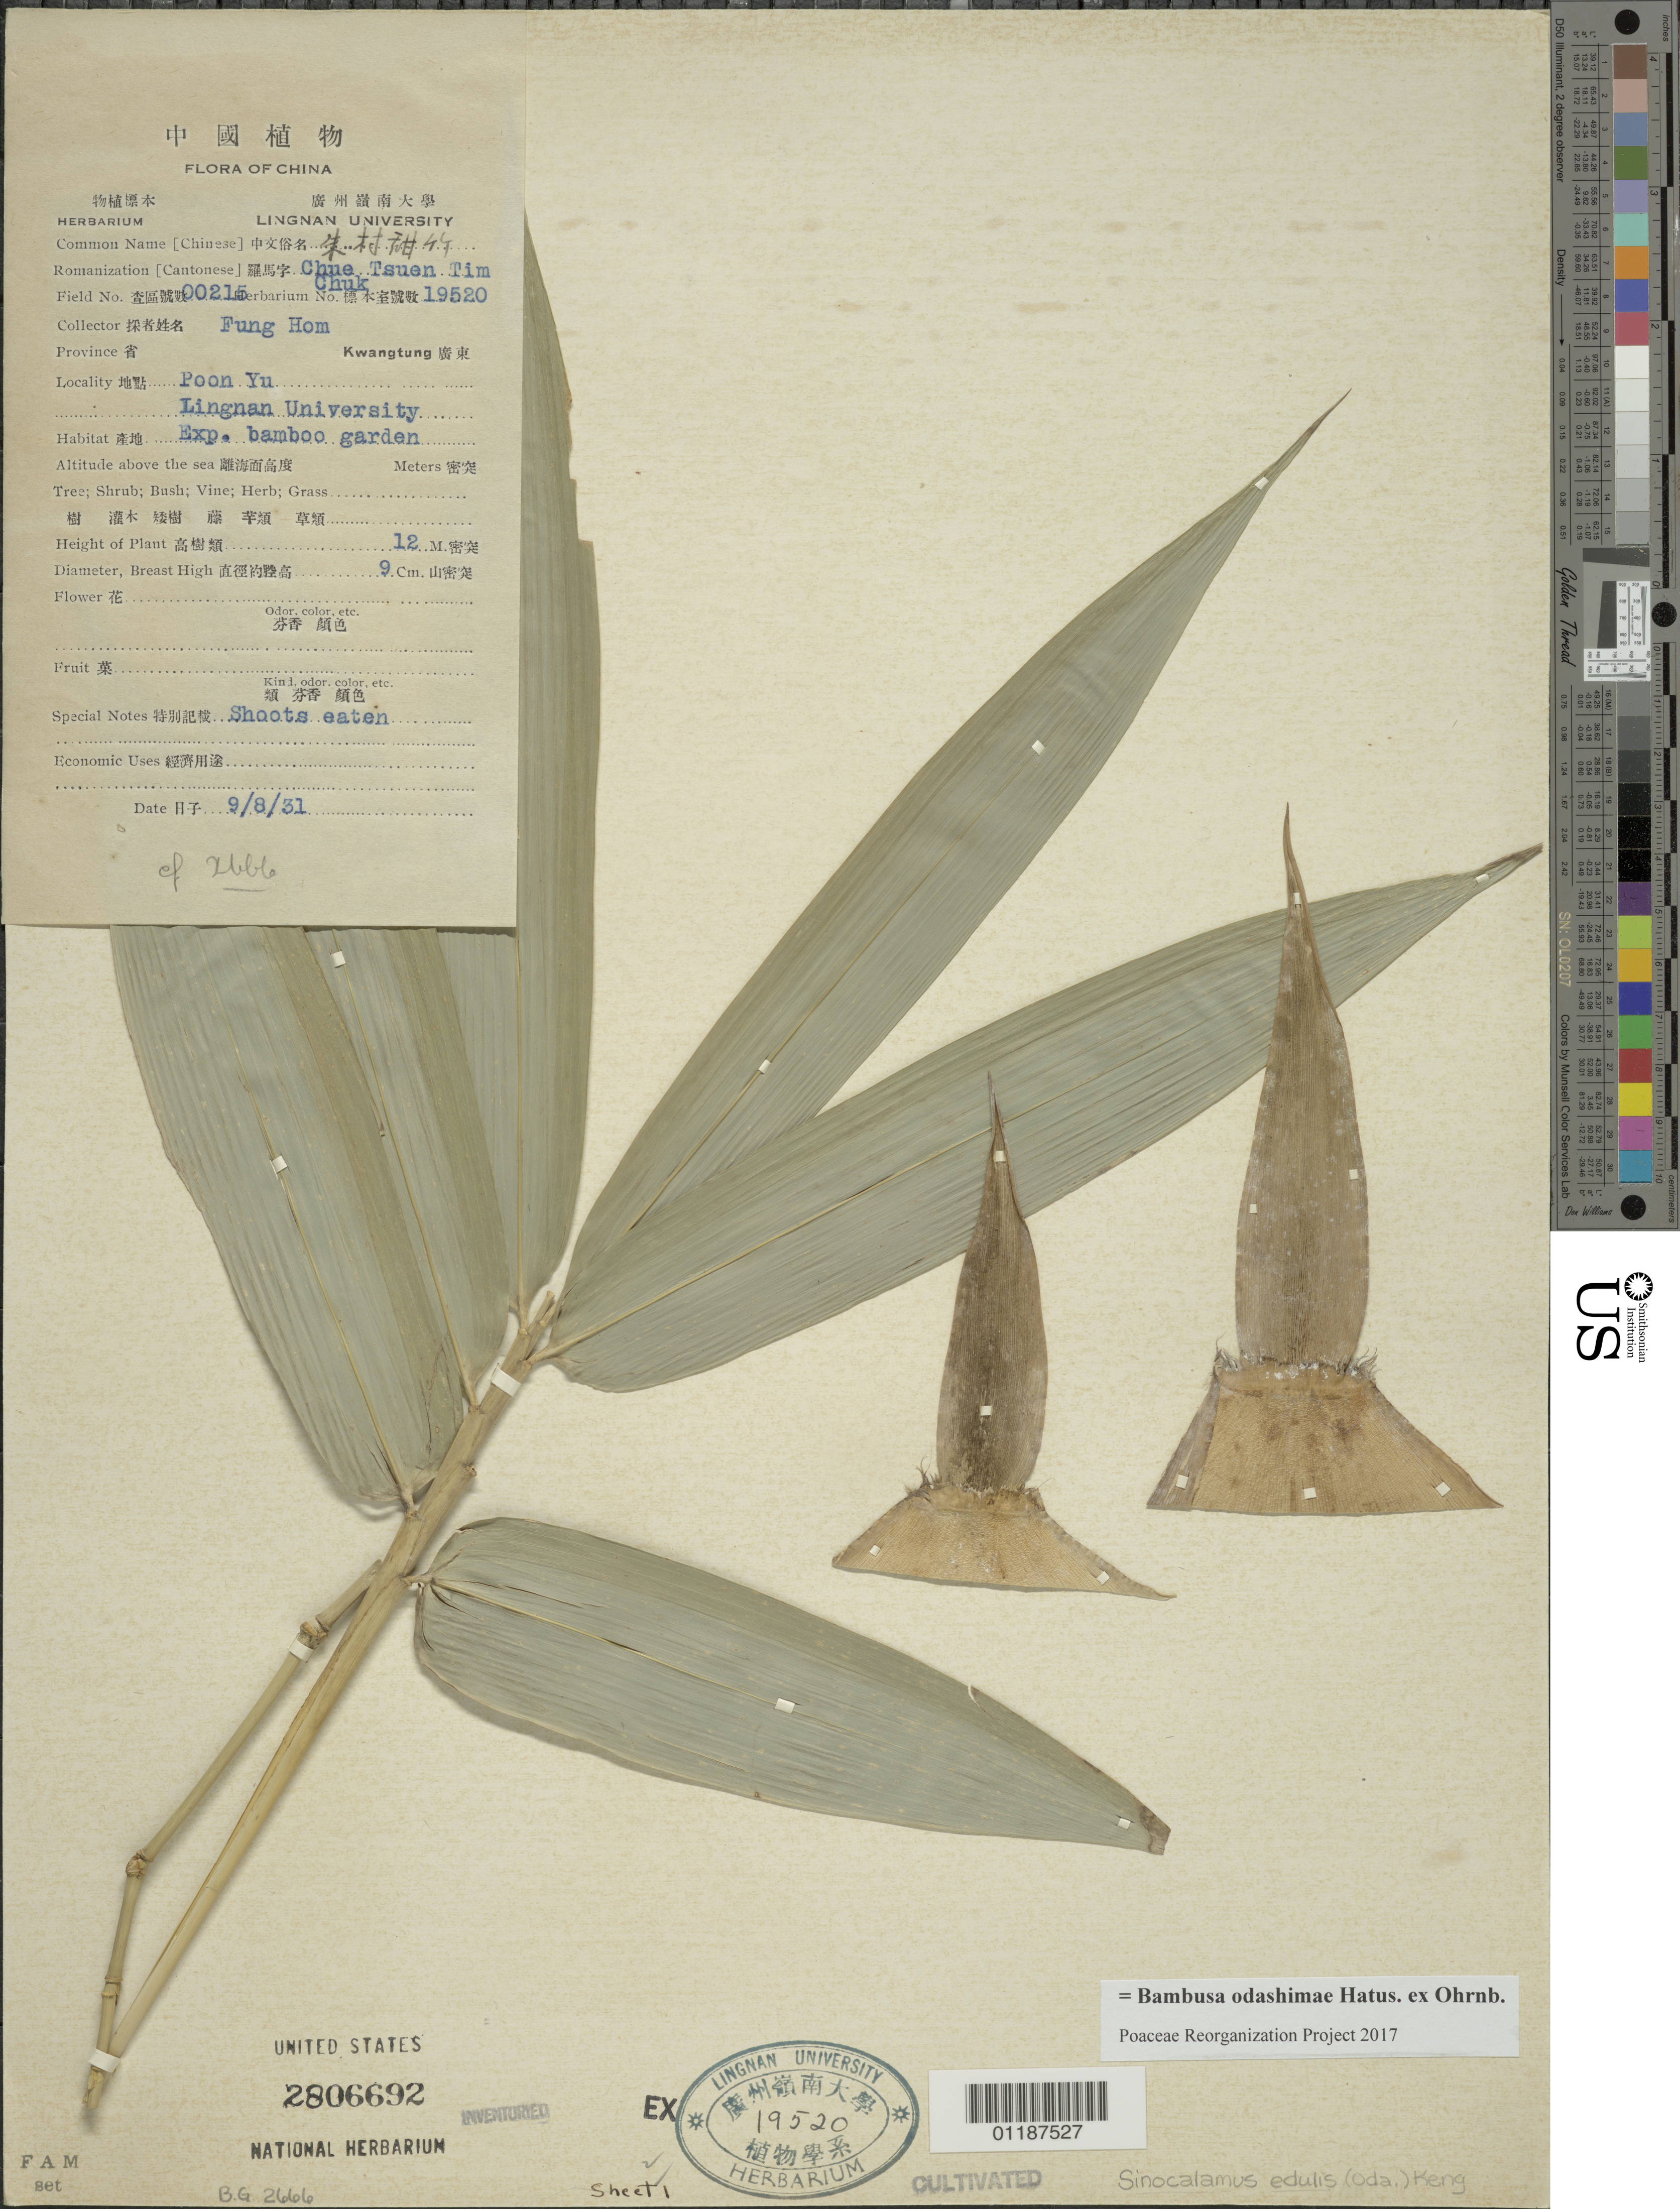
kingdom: Plantae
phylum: Tracheophyta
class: Liliopsida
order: Poales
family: Poaceae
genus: Bambusa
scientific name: Bambusa odashimae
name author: Hatus. ex D.Z. Li & Stapleton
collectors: H. L. Fung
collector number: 215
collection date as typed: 08 Sep 1931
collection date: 1931-09-08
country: China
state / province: Guangdong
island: Honam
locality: Poon Yu, Lingnan University Exp. Bamboo Garden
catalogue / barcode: US 2806692